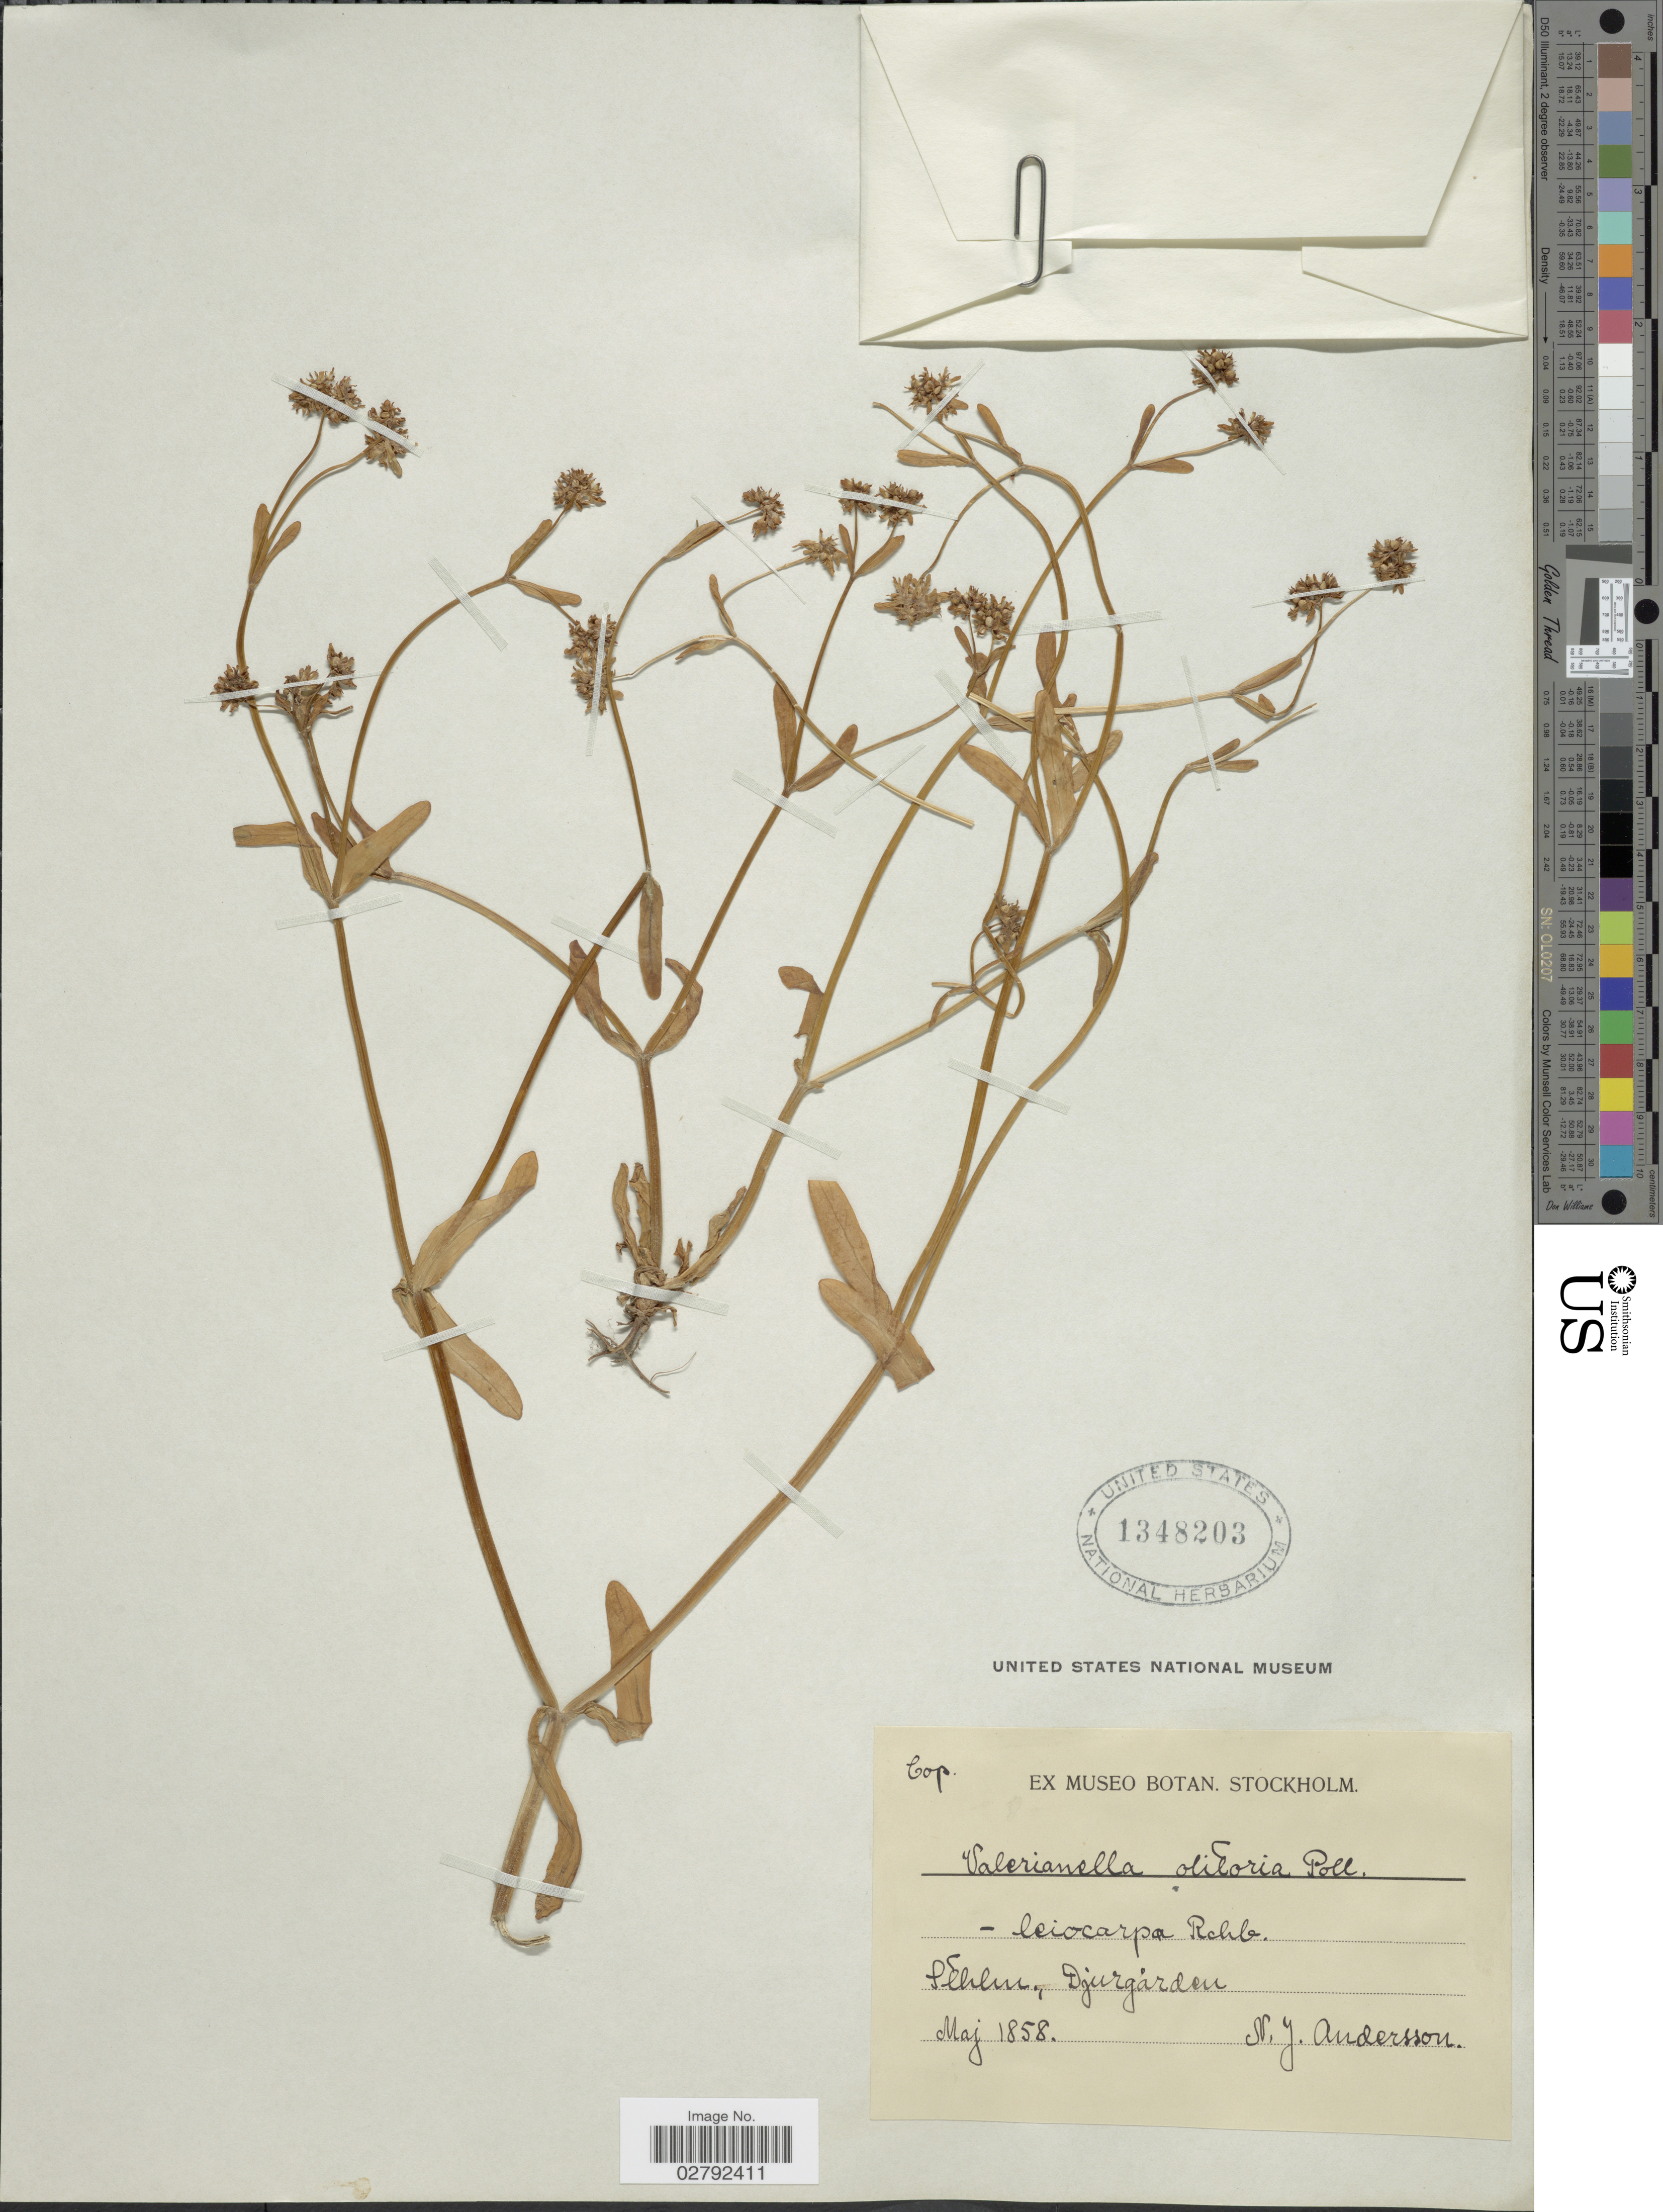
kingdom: Plantae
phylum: Tracheophyta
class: Magnoliopsida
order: Dipsacales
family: Caprifoliaceae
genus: Valerianella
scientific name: Valerianella olitoria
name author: (L.) Pollich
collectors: N. J. Andersson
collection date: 1858-05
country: Sweden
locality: Stockholm, Djurgarden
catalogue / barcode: US 1348203